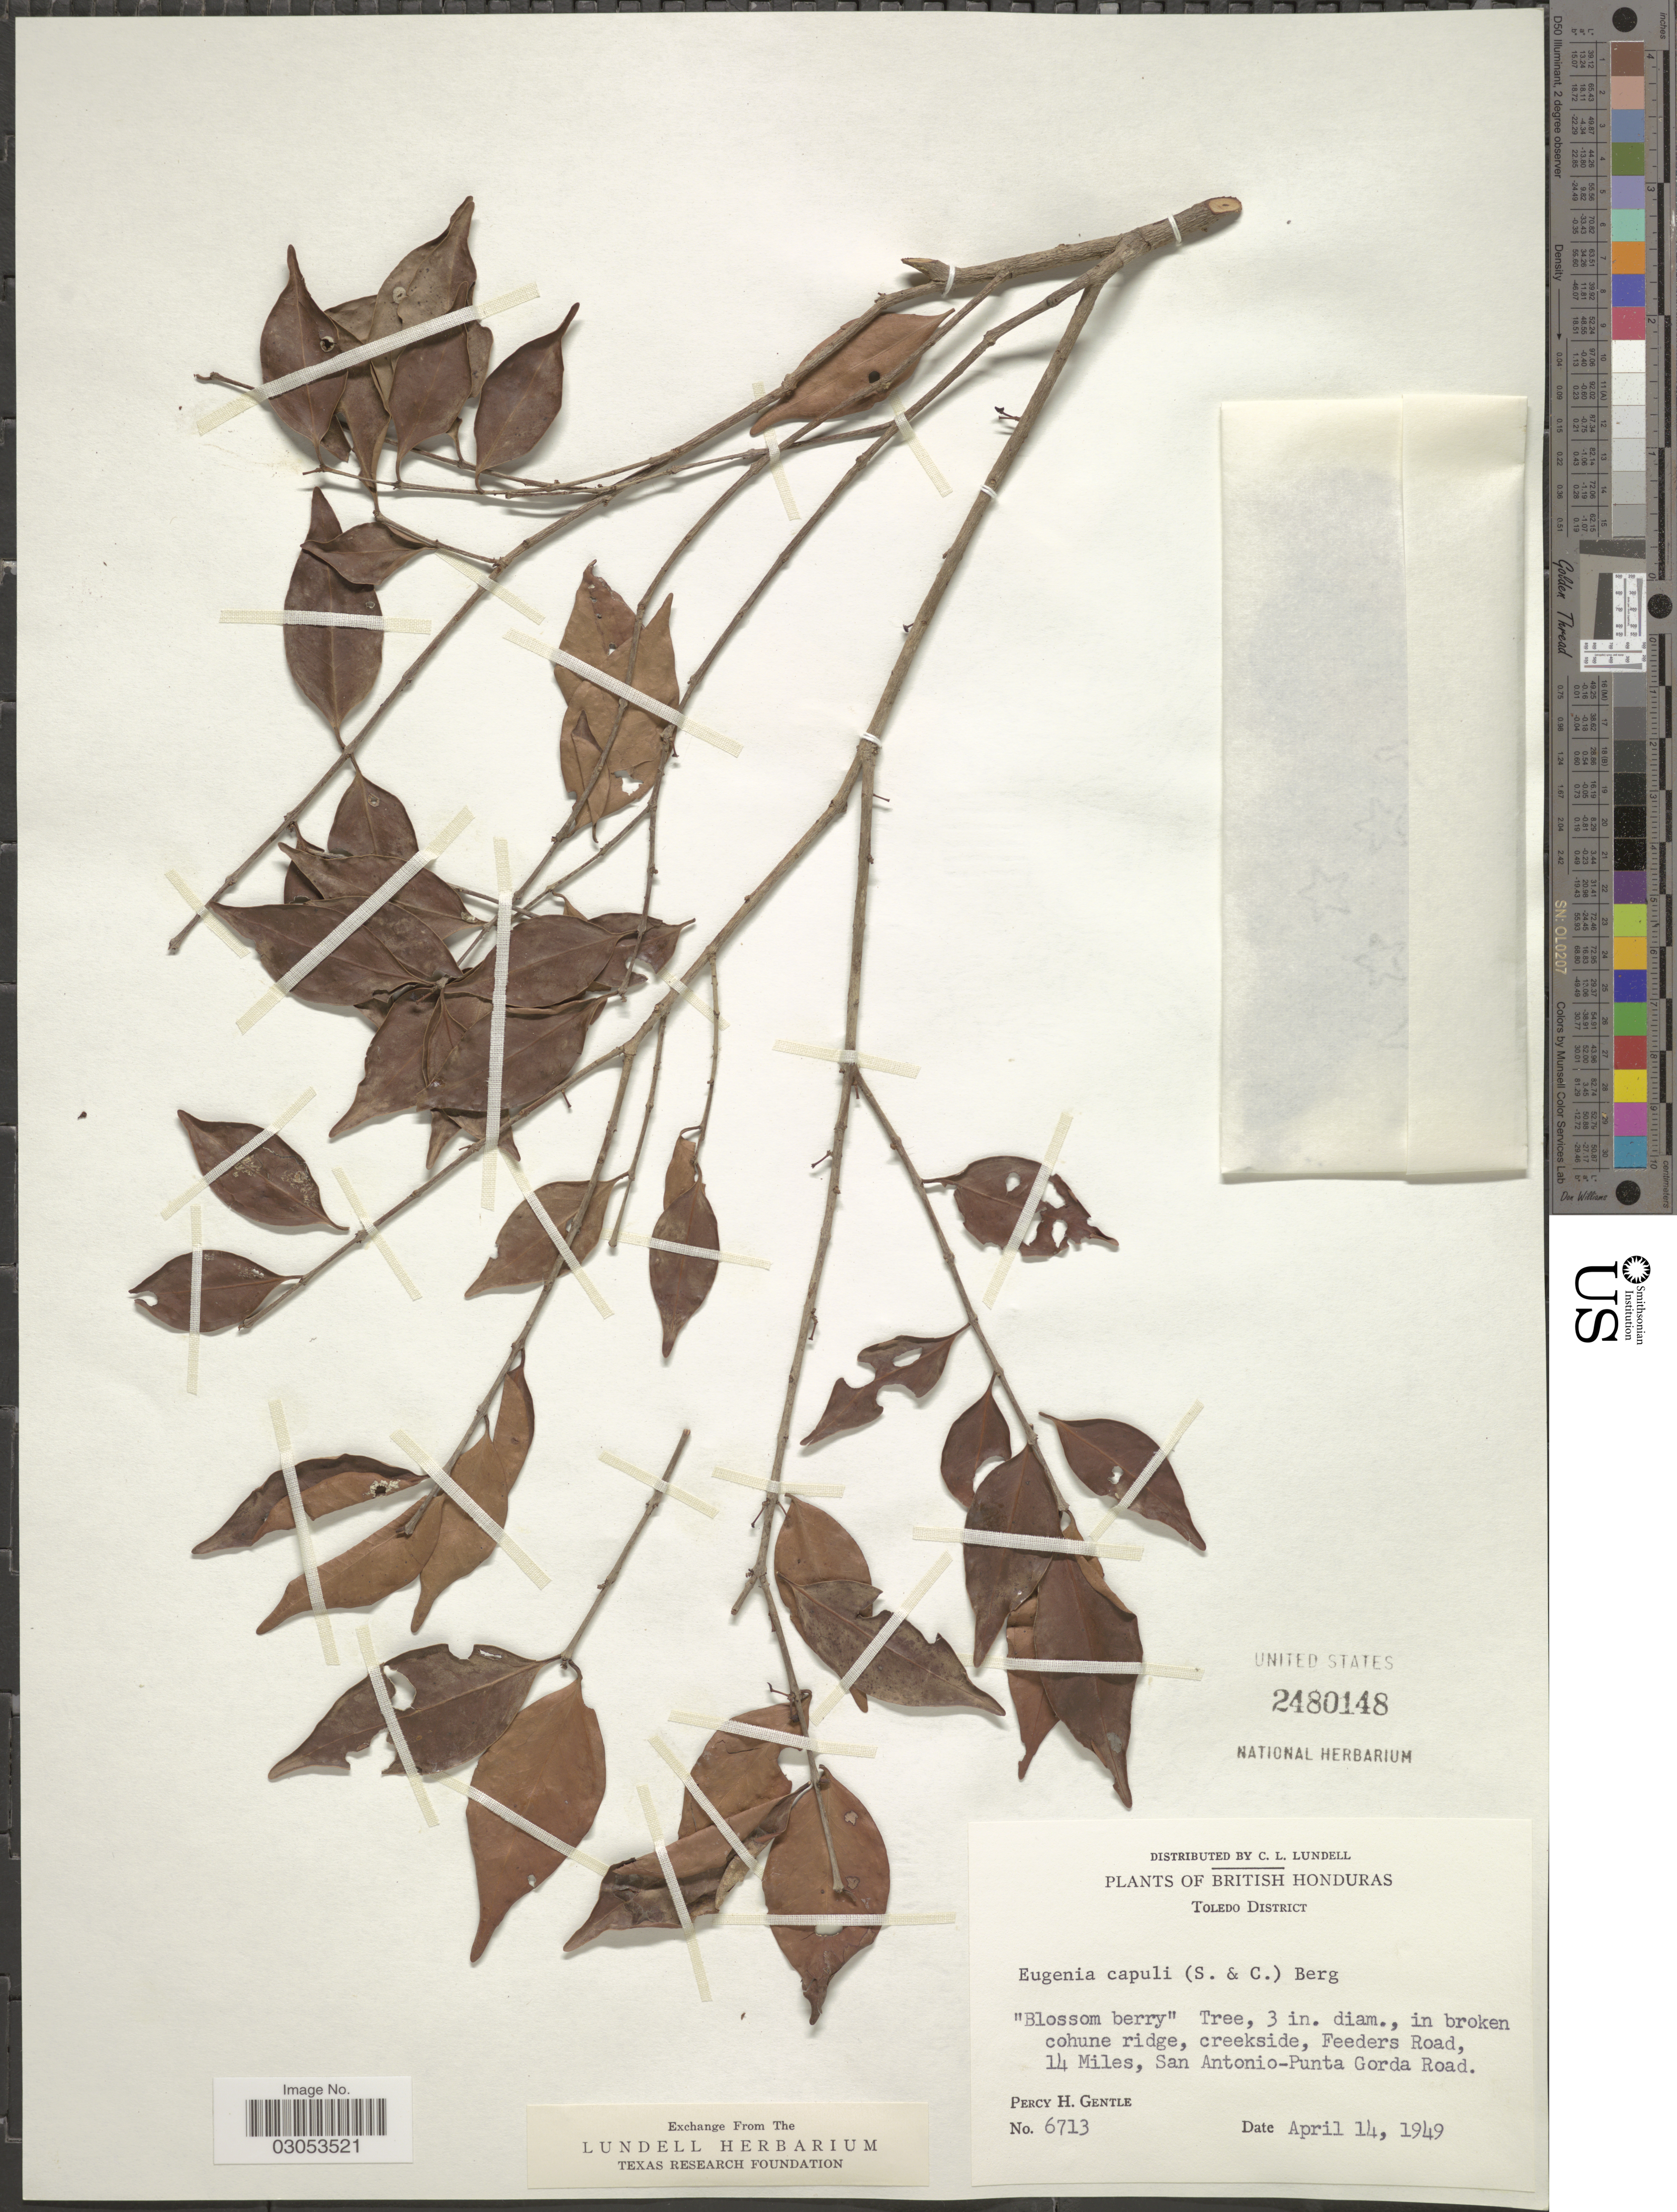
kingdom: Plantae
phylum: Tracheophyta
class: Magnoliopsida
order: Myrtales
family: Myrtaceae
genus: Eugenia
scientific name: Eugenia capuli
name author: (Schltdl. & Cham.) Hook. & Arn.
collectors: P. H. Gentle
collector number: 6713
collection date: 1949-04-14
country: Belize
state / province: Toledo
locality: British Honduras. Toledo District. In broken cohune ridge, creekside, Feeders Road, 14 Miles, San Antonio-Punta Gorda Road.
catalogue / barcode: US 2480148